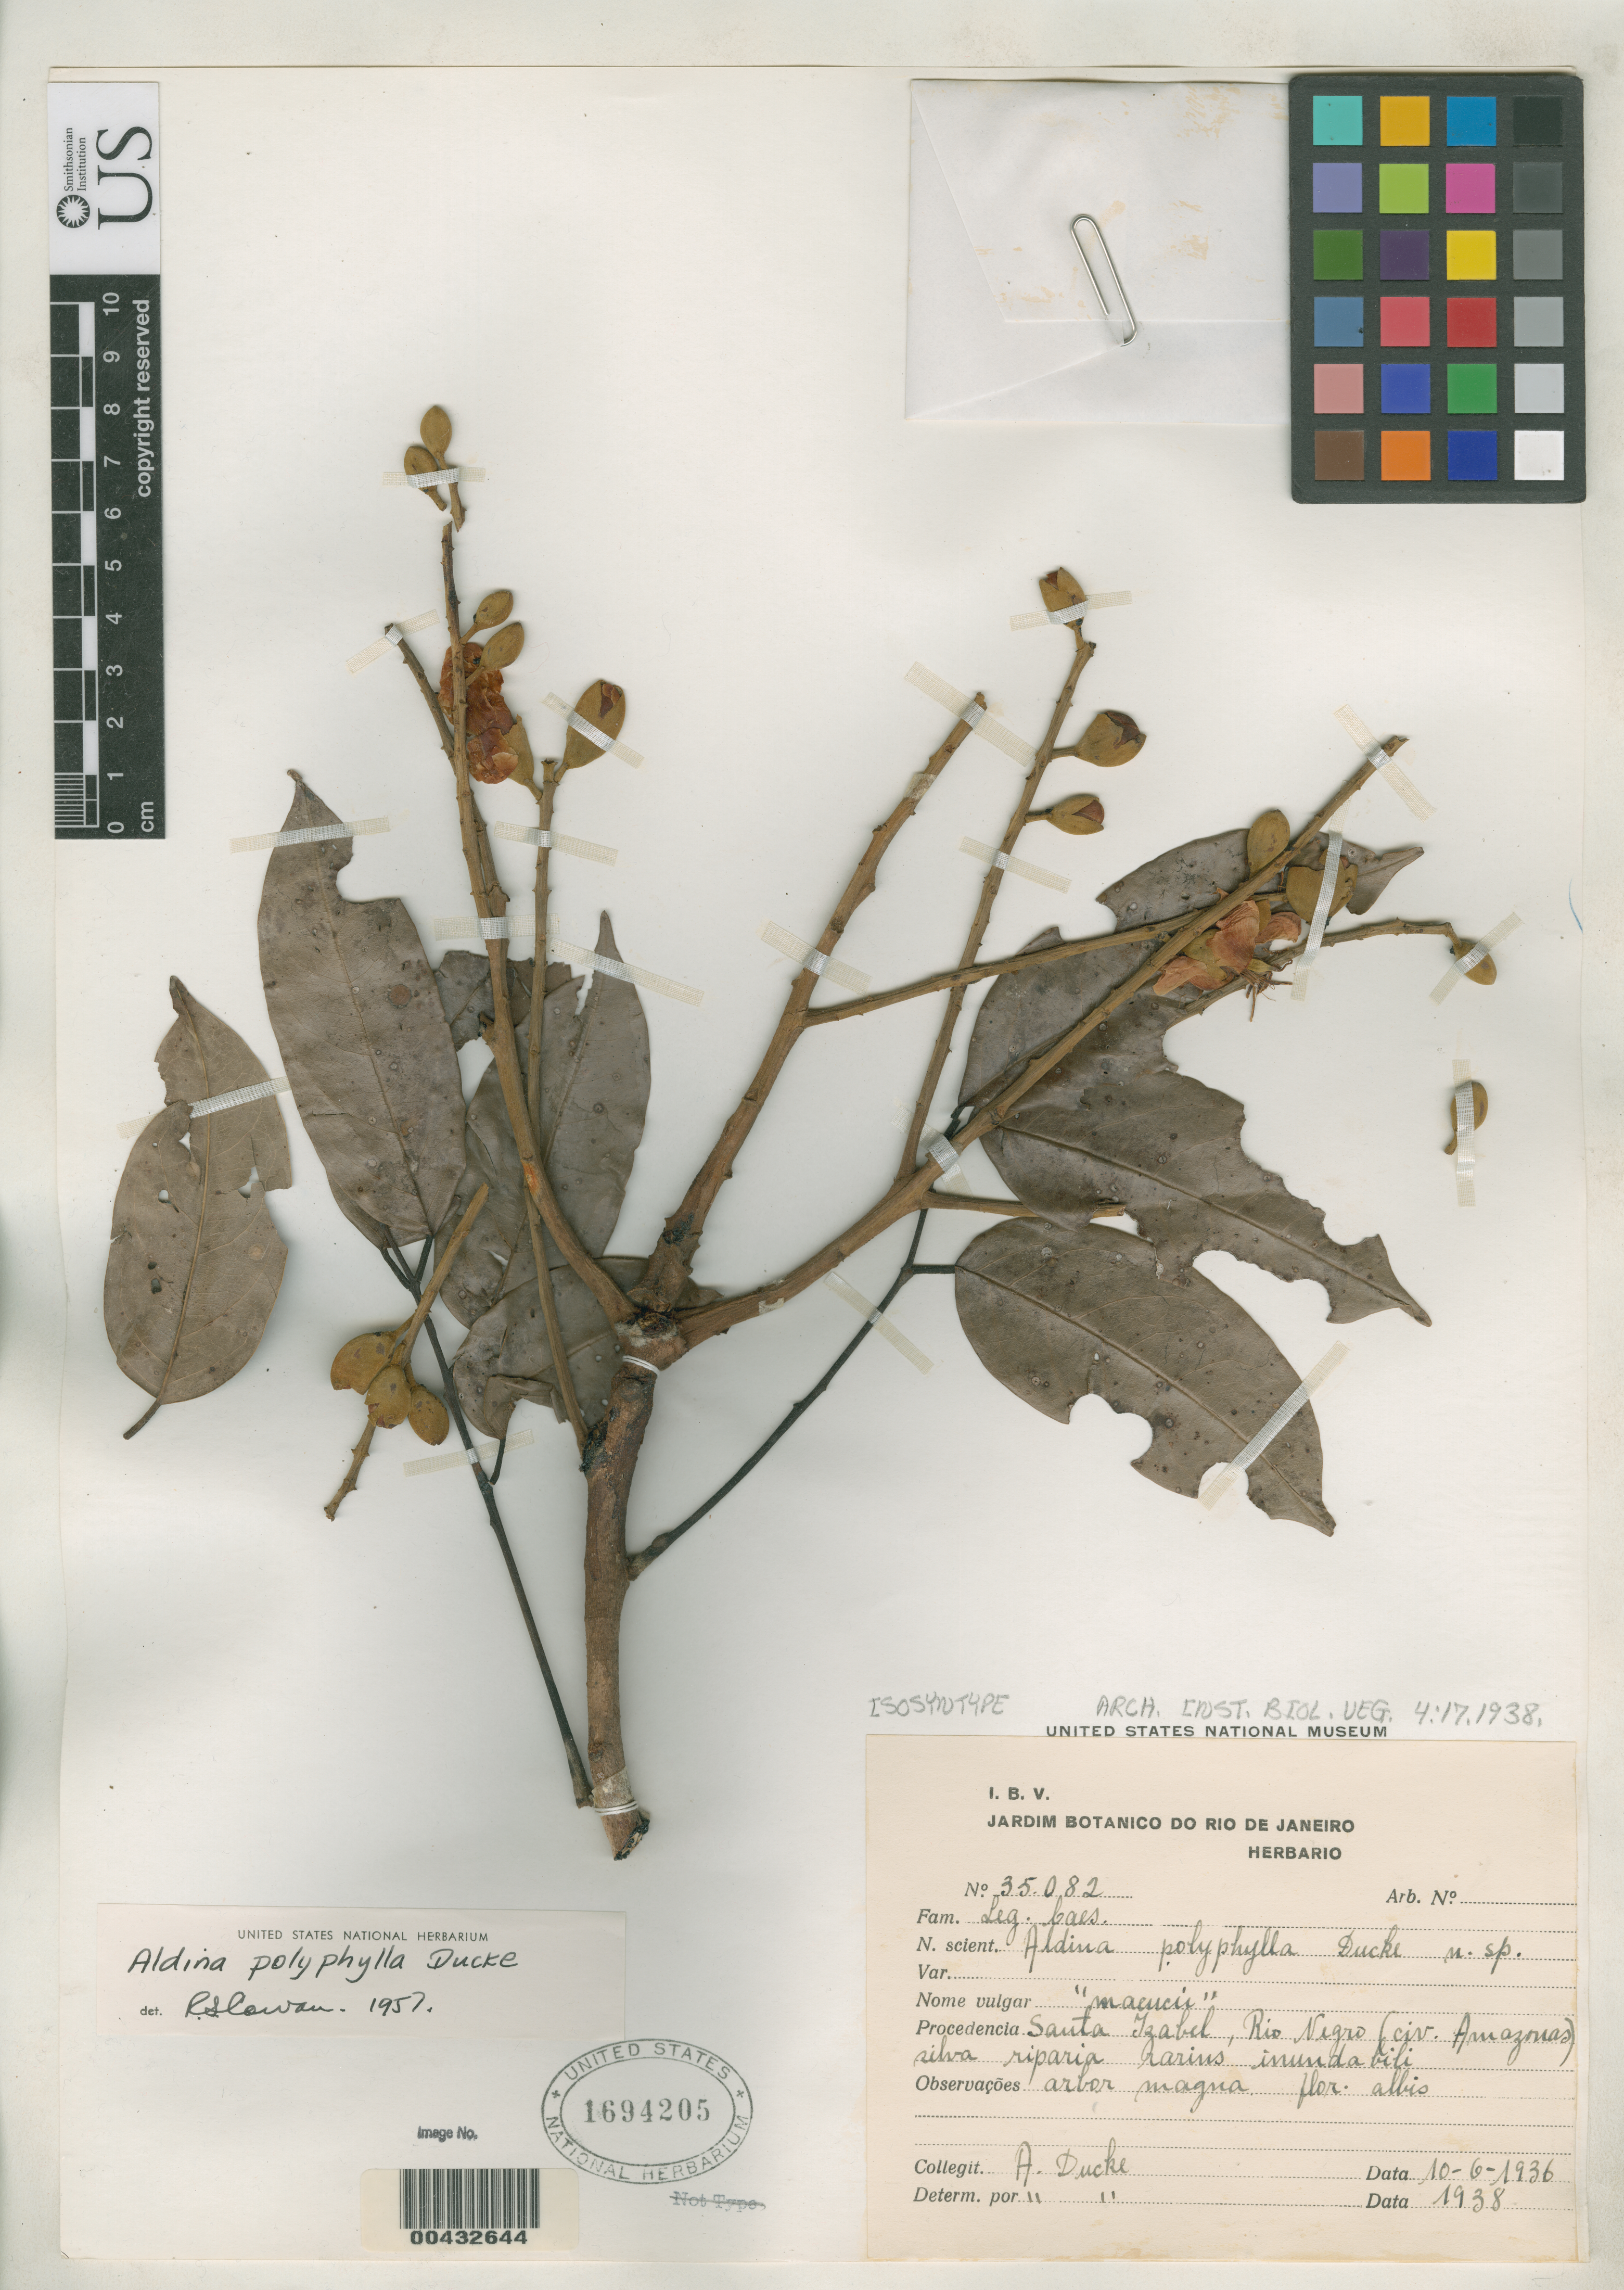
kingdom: Plantae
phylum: Tracheophyta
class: Magnoliopsida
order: Fabales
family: Fabaceae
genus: Aldina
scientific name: Aldina polyphylla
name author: Ducke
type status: Isosyntype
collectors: A. Ducke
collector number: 25082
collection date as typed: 10 Jun 1936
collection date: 1936-06-10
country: Brazil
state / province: Amazonas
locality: Santa Izabel, Rio Negro.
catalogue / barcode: US 1694205